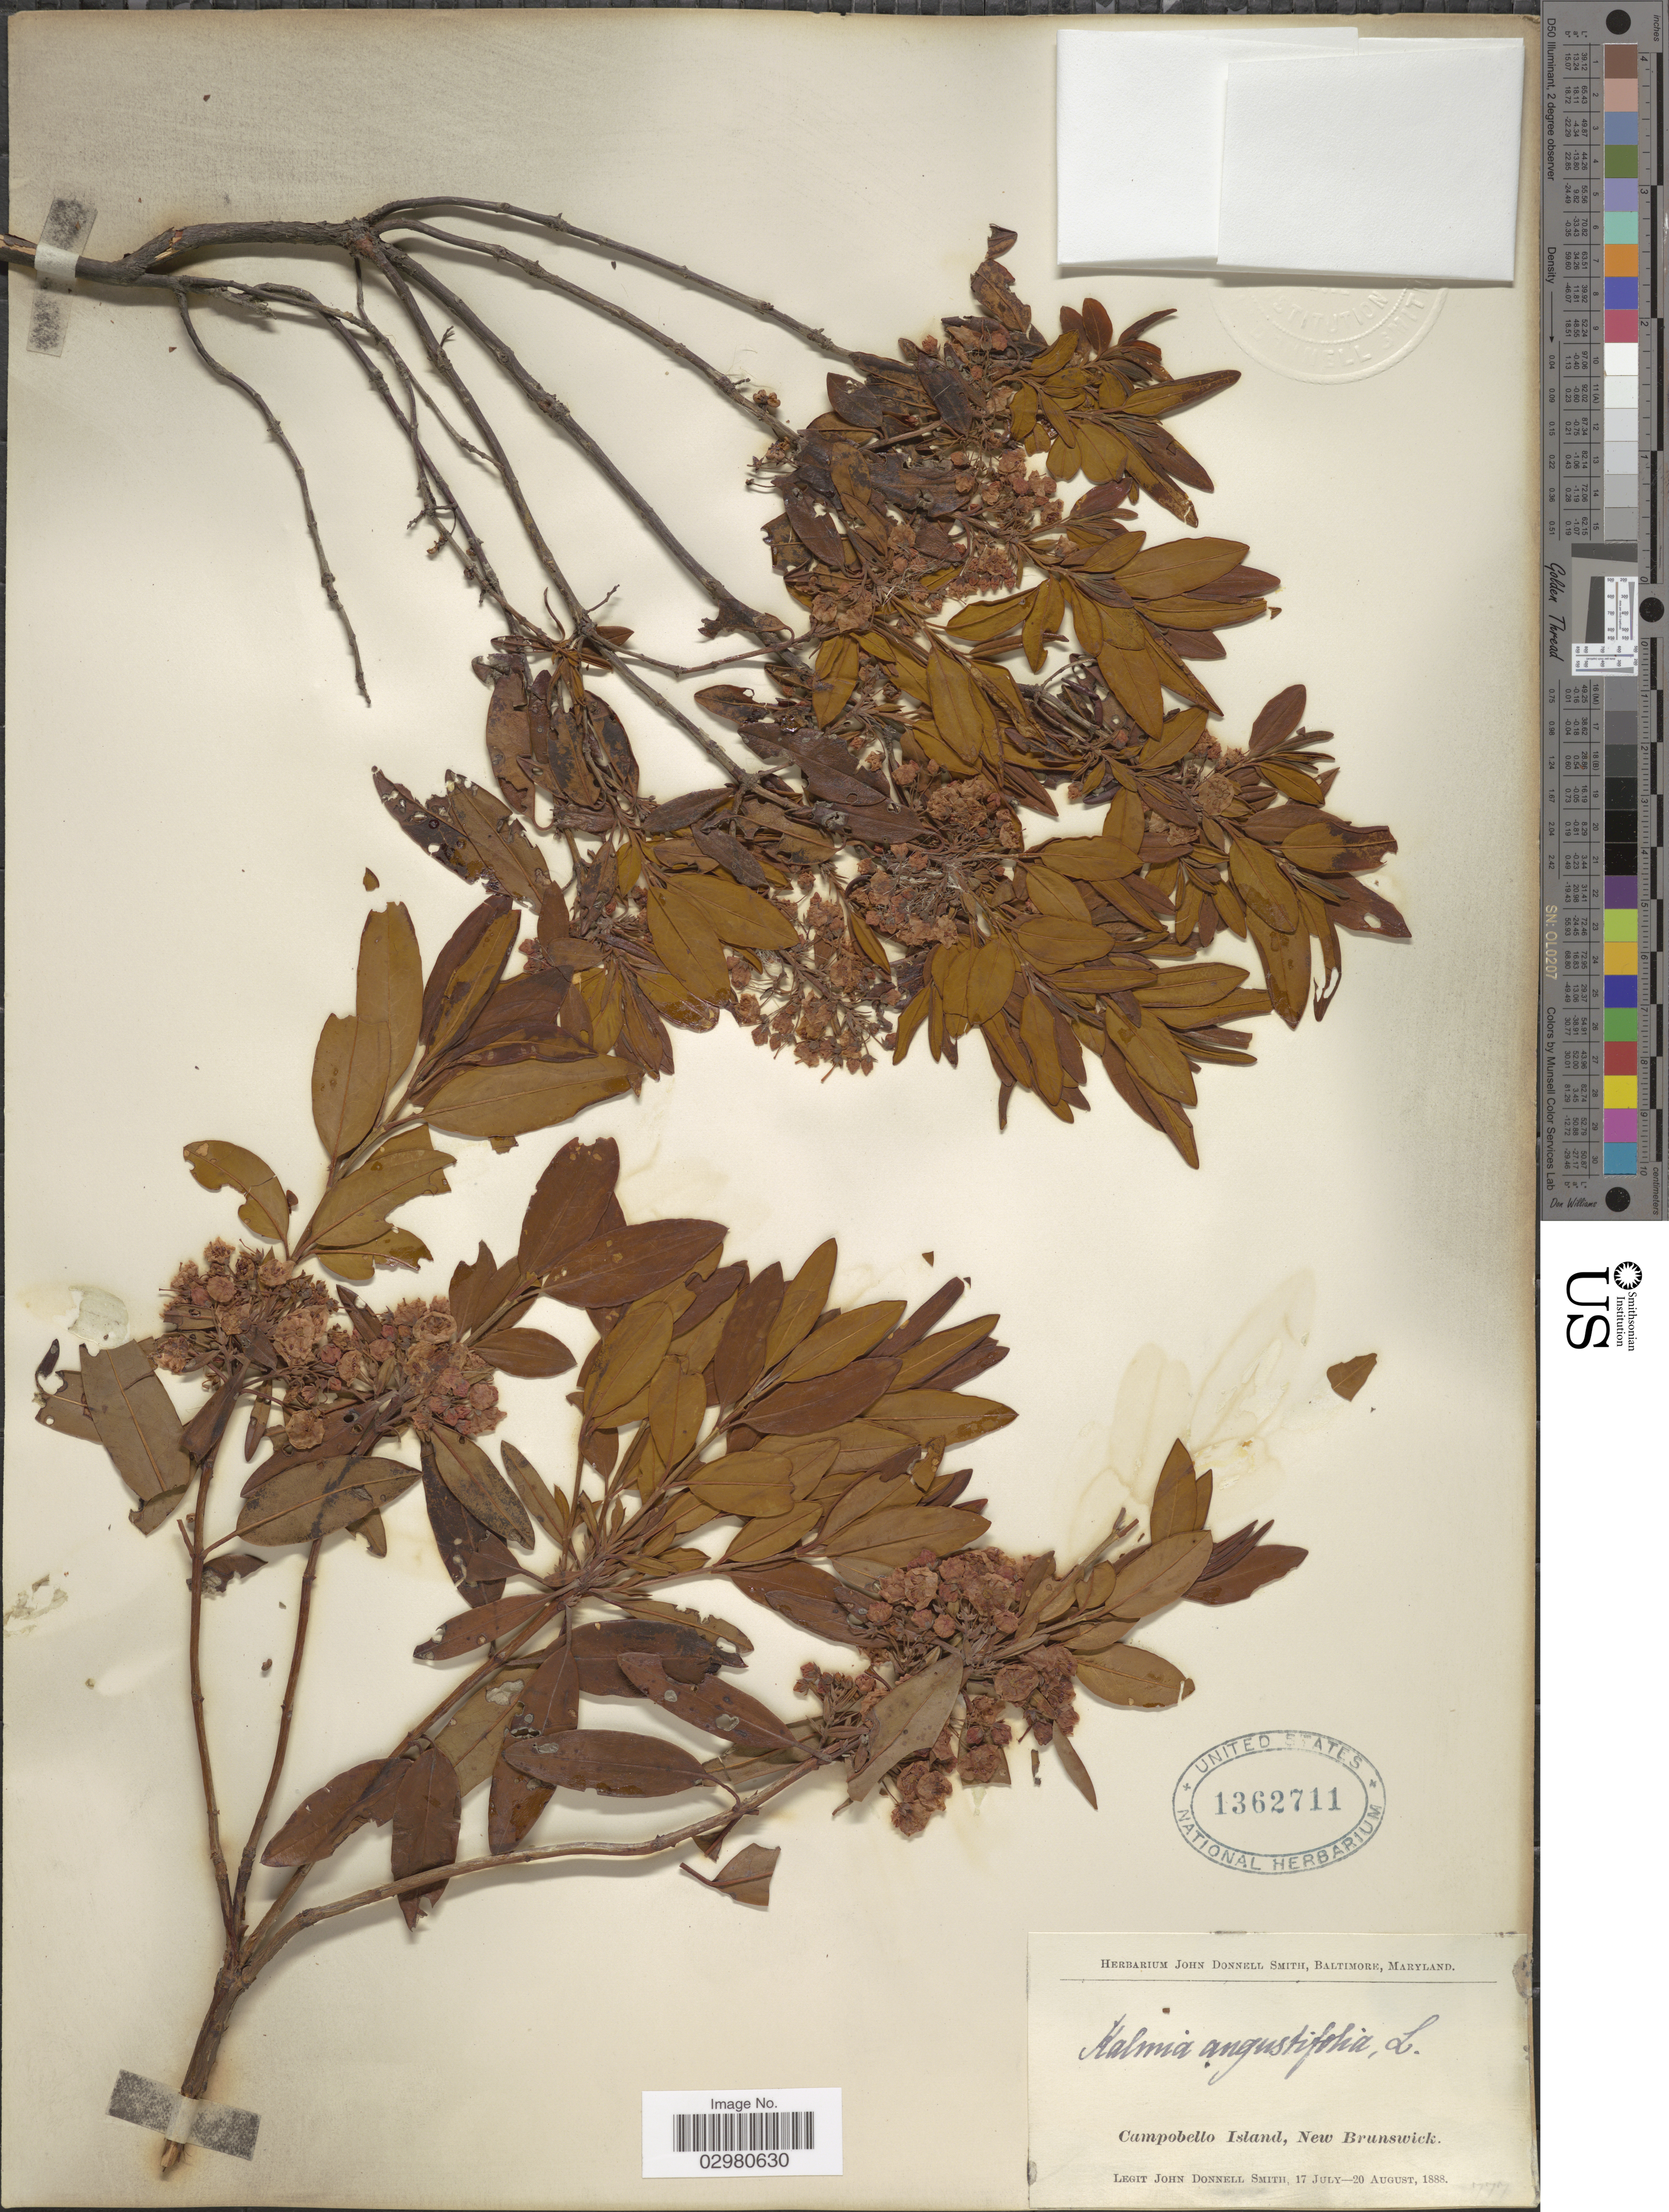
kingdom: Plantae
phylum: Tracheophyta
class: Magnoliopsida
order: Ericales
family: Ericaceae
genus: Kalmia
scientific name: Kalmia angustifolia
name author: L.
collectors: J. Donnell Smith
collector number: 777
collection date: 1888-07-17/1888-08-20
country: Canada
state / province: New Brunswick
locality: Campobello Island.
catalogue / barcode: US 1362711